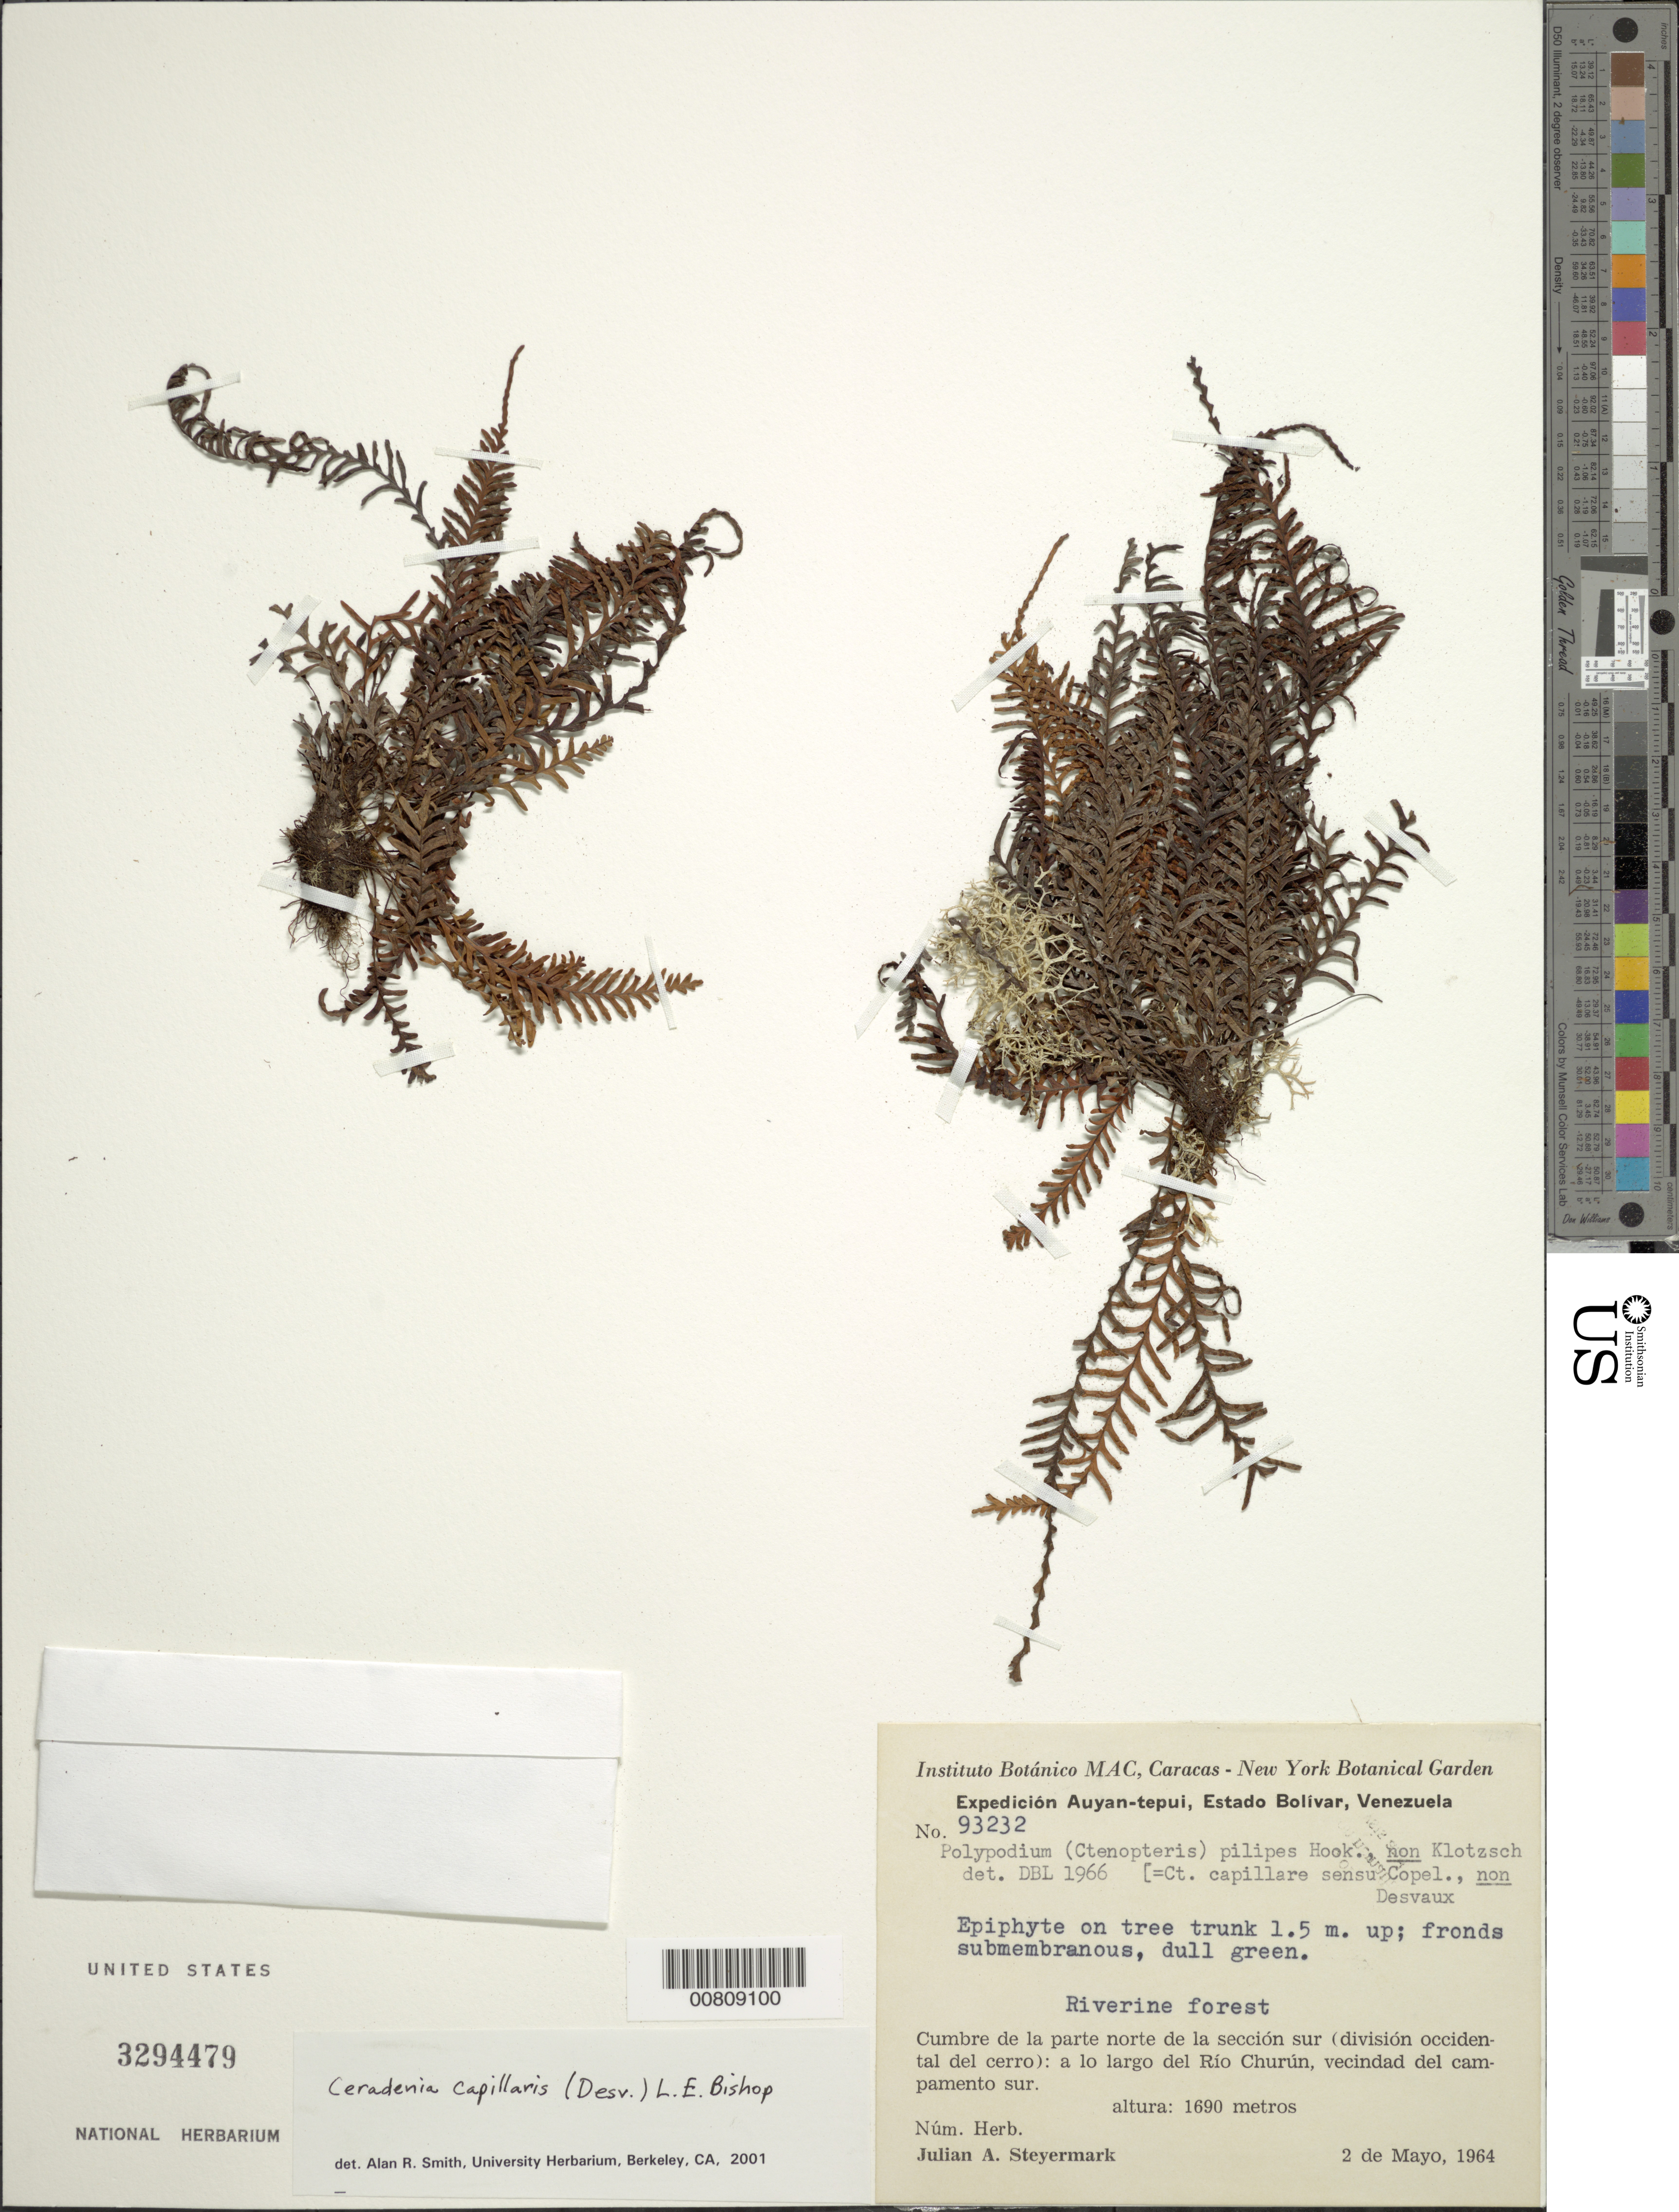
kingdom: Plantae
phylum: Tracheophyta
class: Polypodiopsida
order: Polypodiales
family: Polypodiaceae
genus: Ceradenia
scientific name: Ceradenia capillaris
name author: (Desv.) L.E. Bishop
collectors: J. Steyermark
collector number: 93232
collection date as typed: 2-May-64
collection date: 1964-05-02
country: Venezuela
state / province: Bolívar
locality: Auyan-tepuí, Río Churún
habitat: Riverine forest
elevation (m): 1690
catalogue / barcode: US 3294479